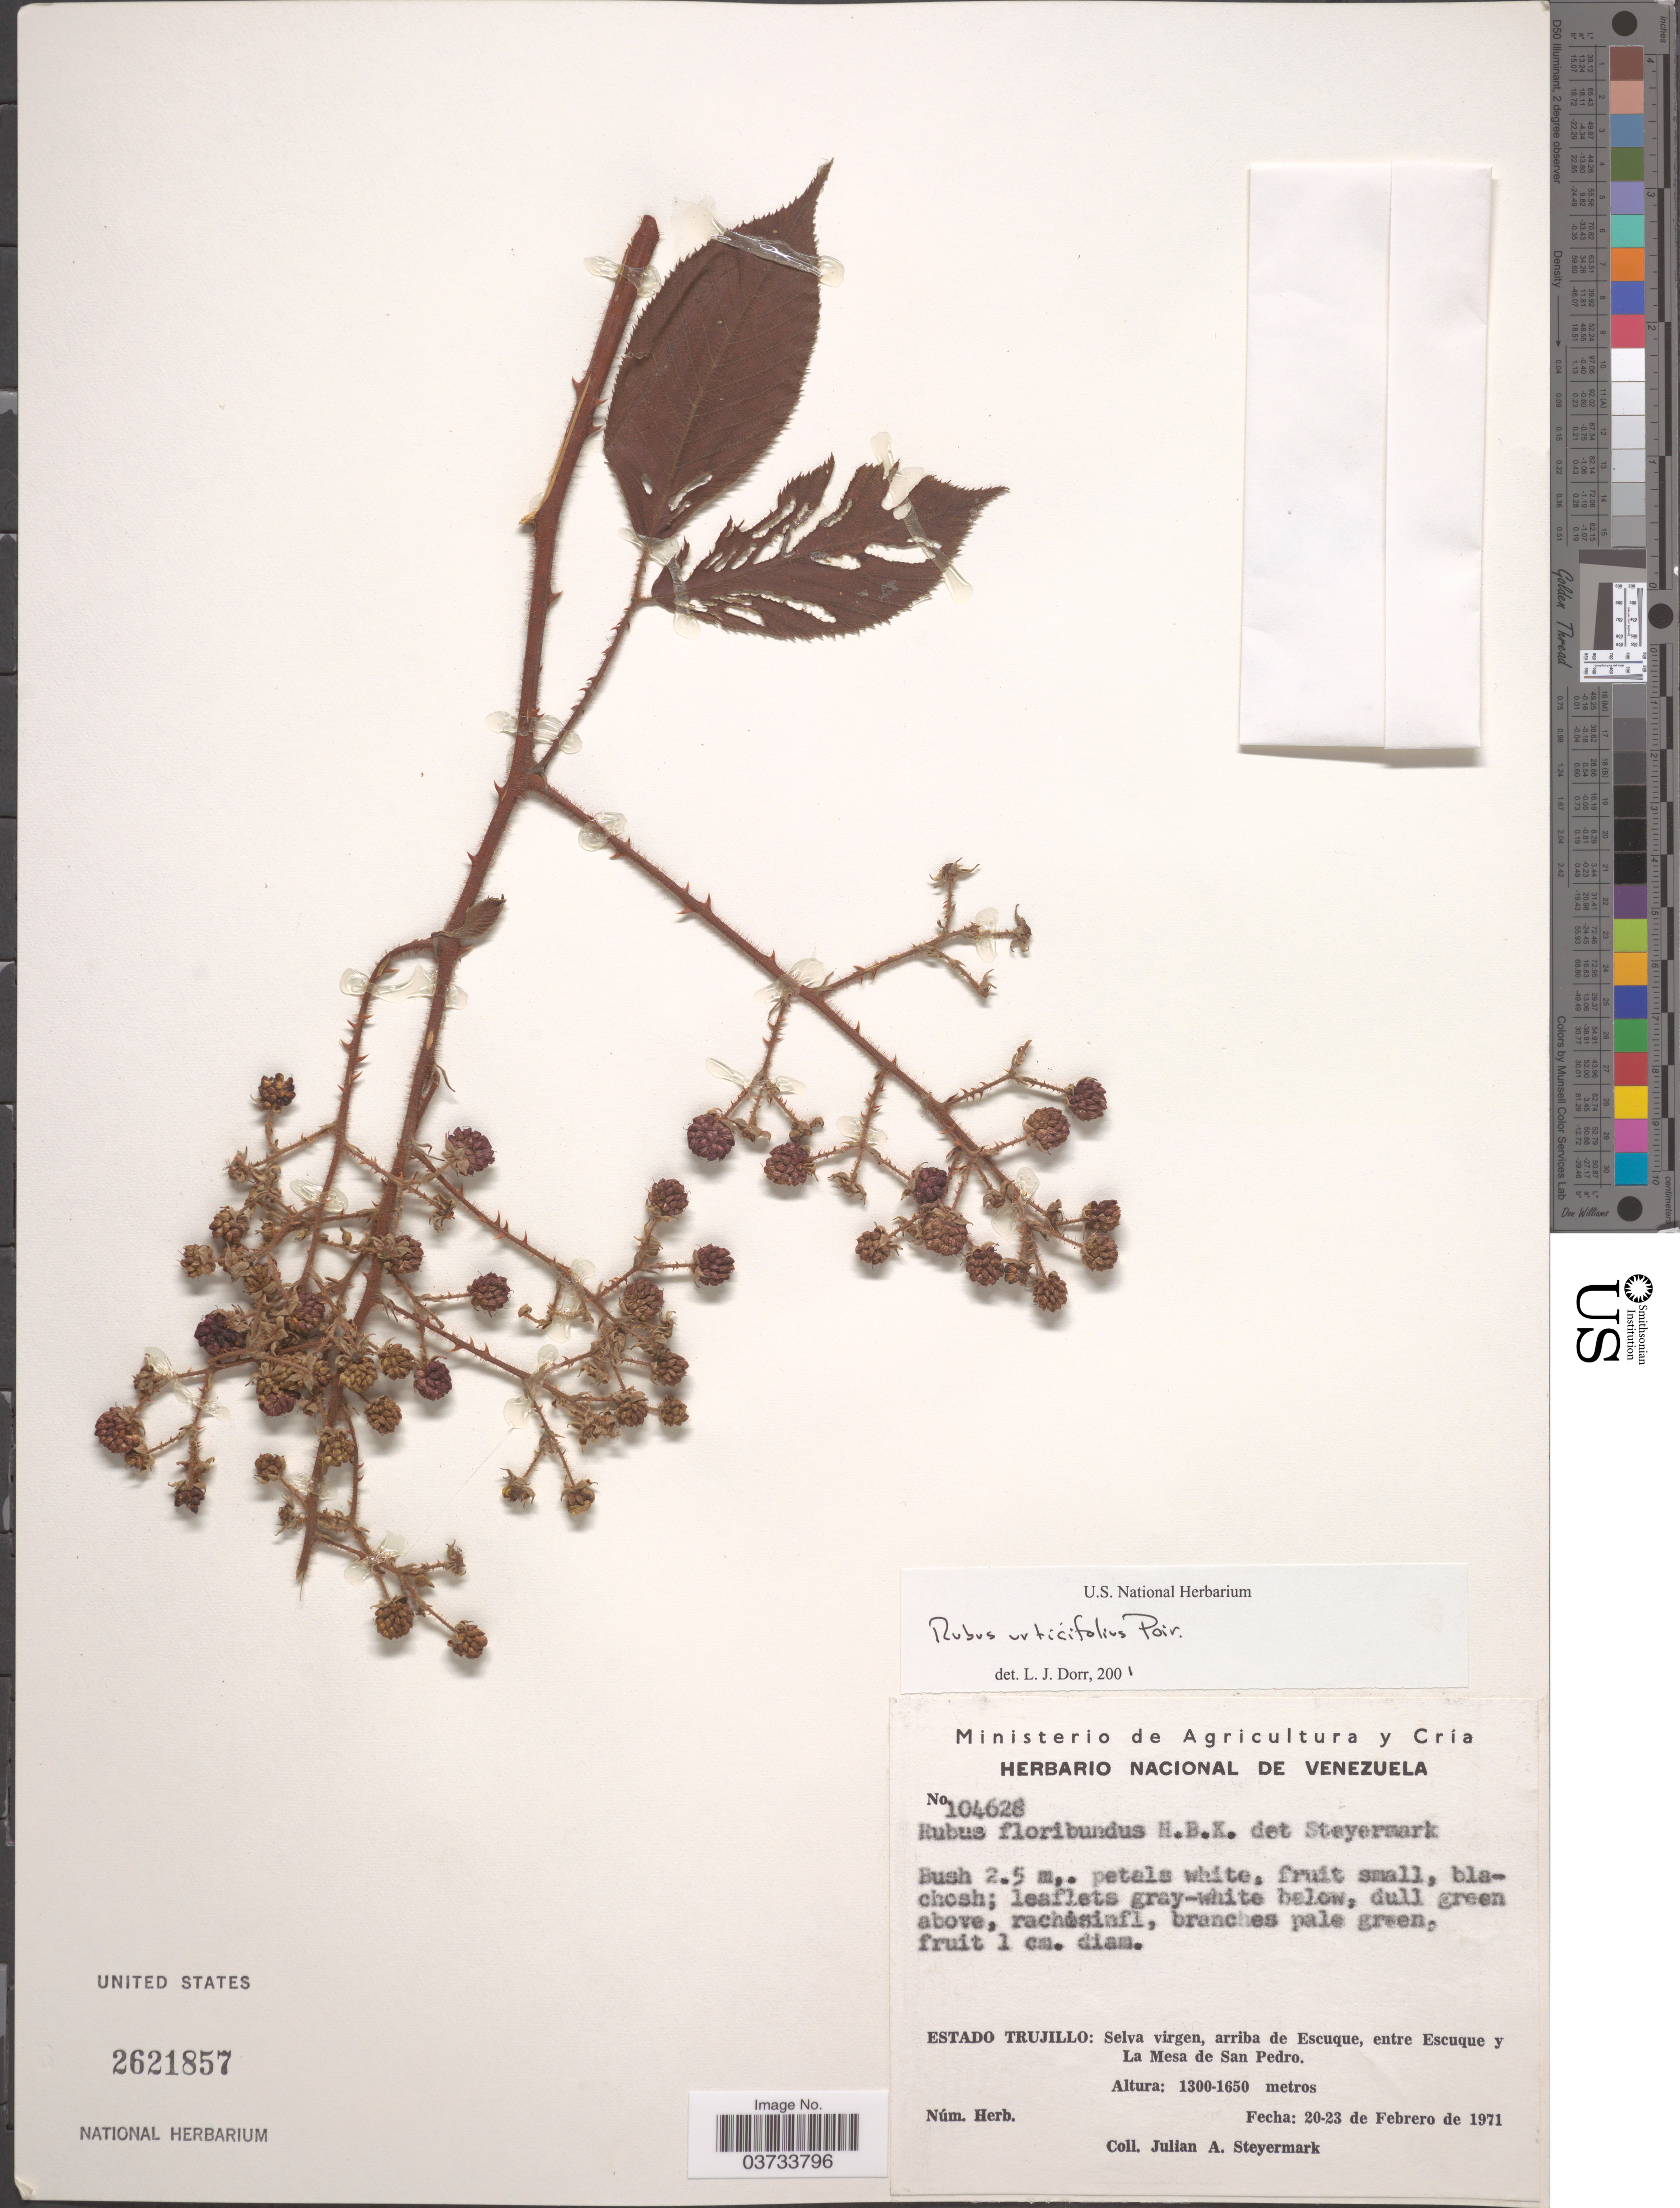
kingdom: Plantae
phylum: Tracheophyta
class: Magnoliopsida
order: Rosales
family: Rosaceae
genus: Rubus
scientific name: Rubus urticifolius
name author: Poir.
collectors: J. Steyermark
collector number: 104628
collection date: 1971-02-20/1971-02-23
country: Venezuela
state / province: Trujillo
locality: Estado Trujillo: Selva virgen, arriba de Escuque, entre Escuque y La Mesa de San Pedro.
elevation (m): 1300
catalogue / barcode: US 2621857